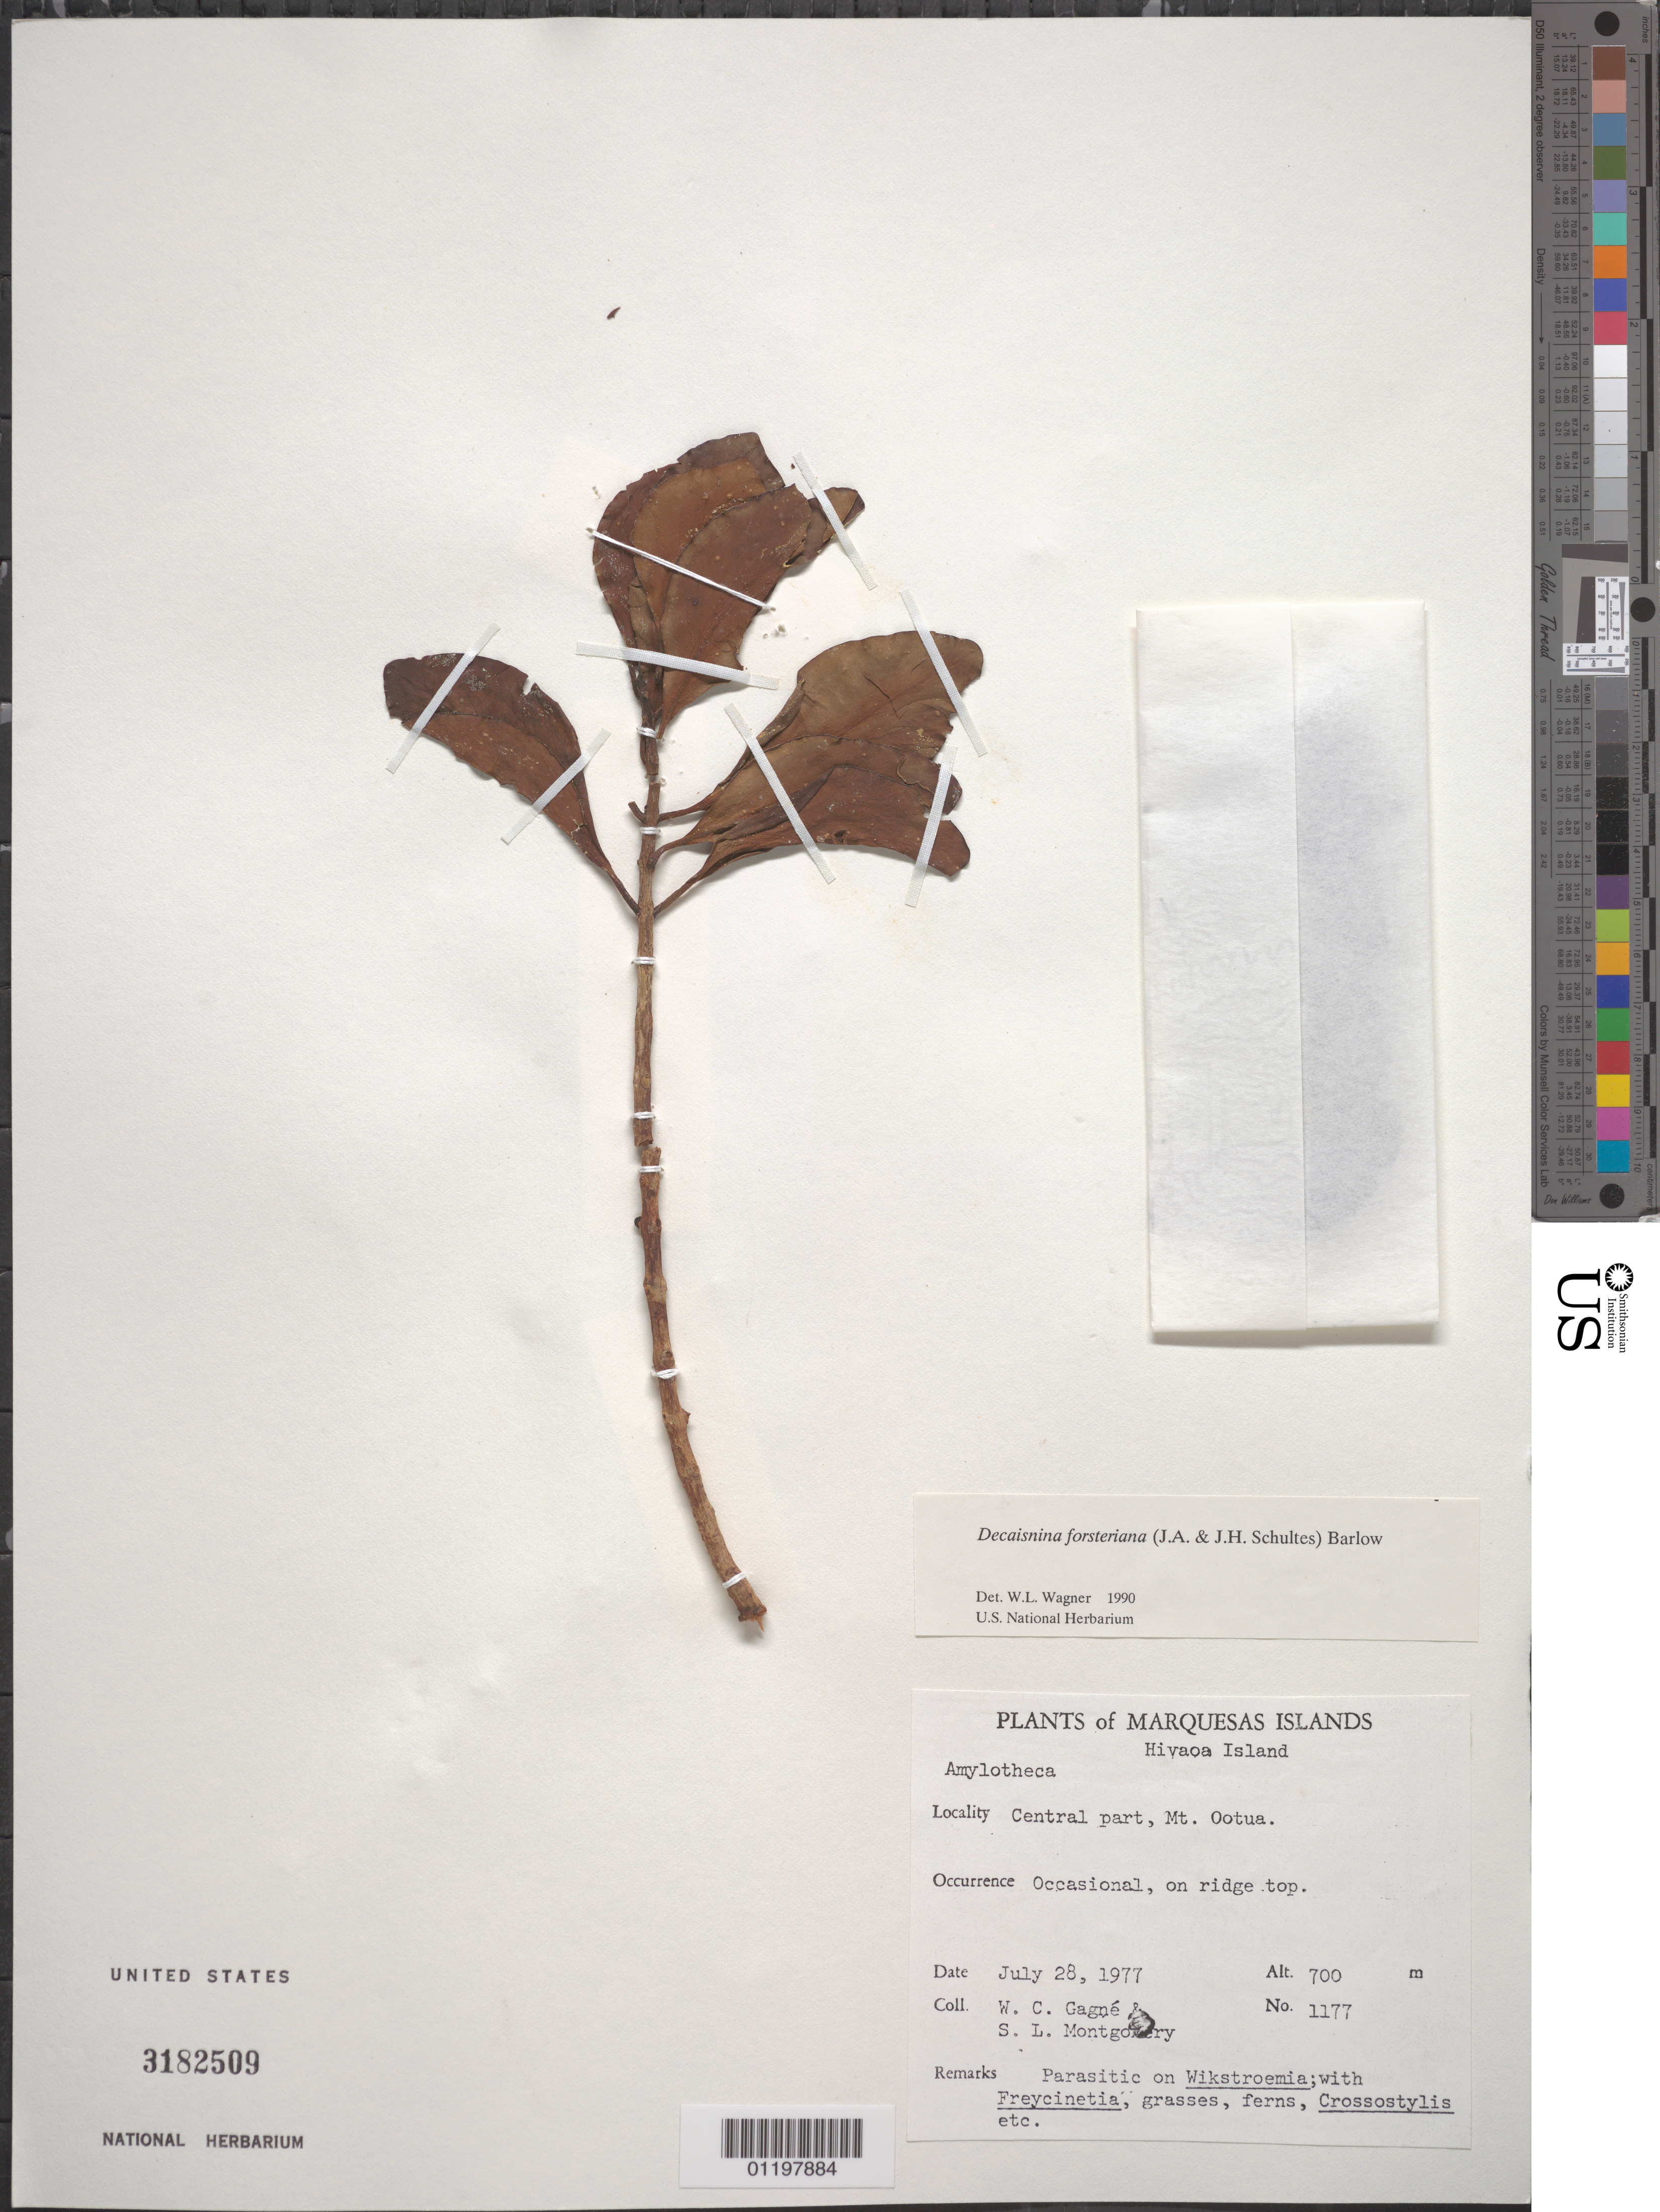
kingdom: Plantae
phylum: Tracheophyta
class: Magnoliopsida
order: Santalales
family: Loranthaceae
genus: Decaisnina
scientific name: Decaisnina forsteriana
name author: (Schult. & Schult. f.) Barlow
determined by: Wagner, W. L., (BOT), Smithsonian Institution - National Museum of Natural History (UNITED STATES)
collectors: W. Gagné & S. Montgomery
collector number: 1177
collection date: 1977-07-28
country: French Polynesia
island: Hiva Oa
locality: Mt. Ootua, central part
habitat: On ridge top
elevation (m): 700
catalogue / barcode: US 3182509